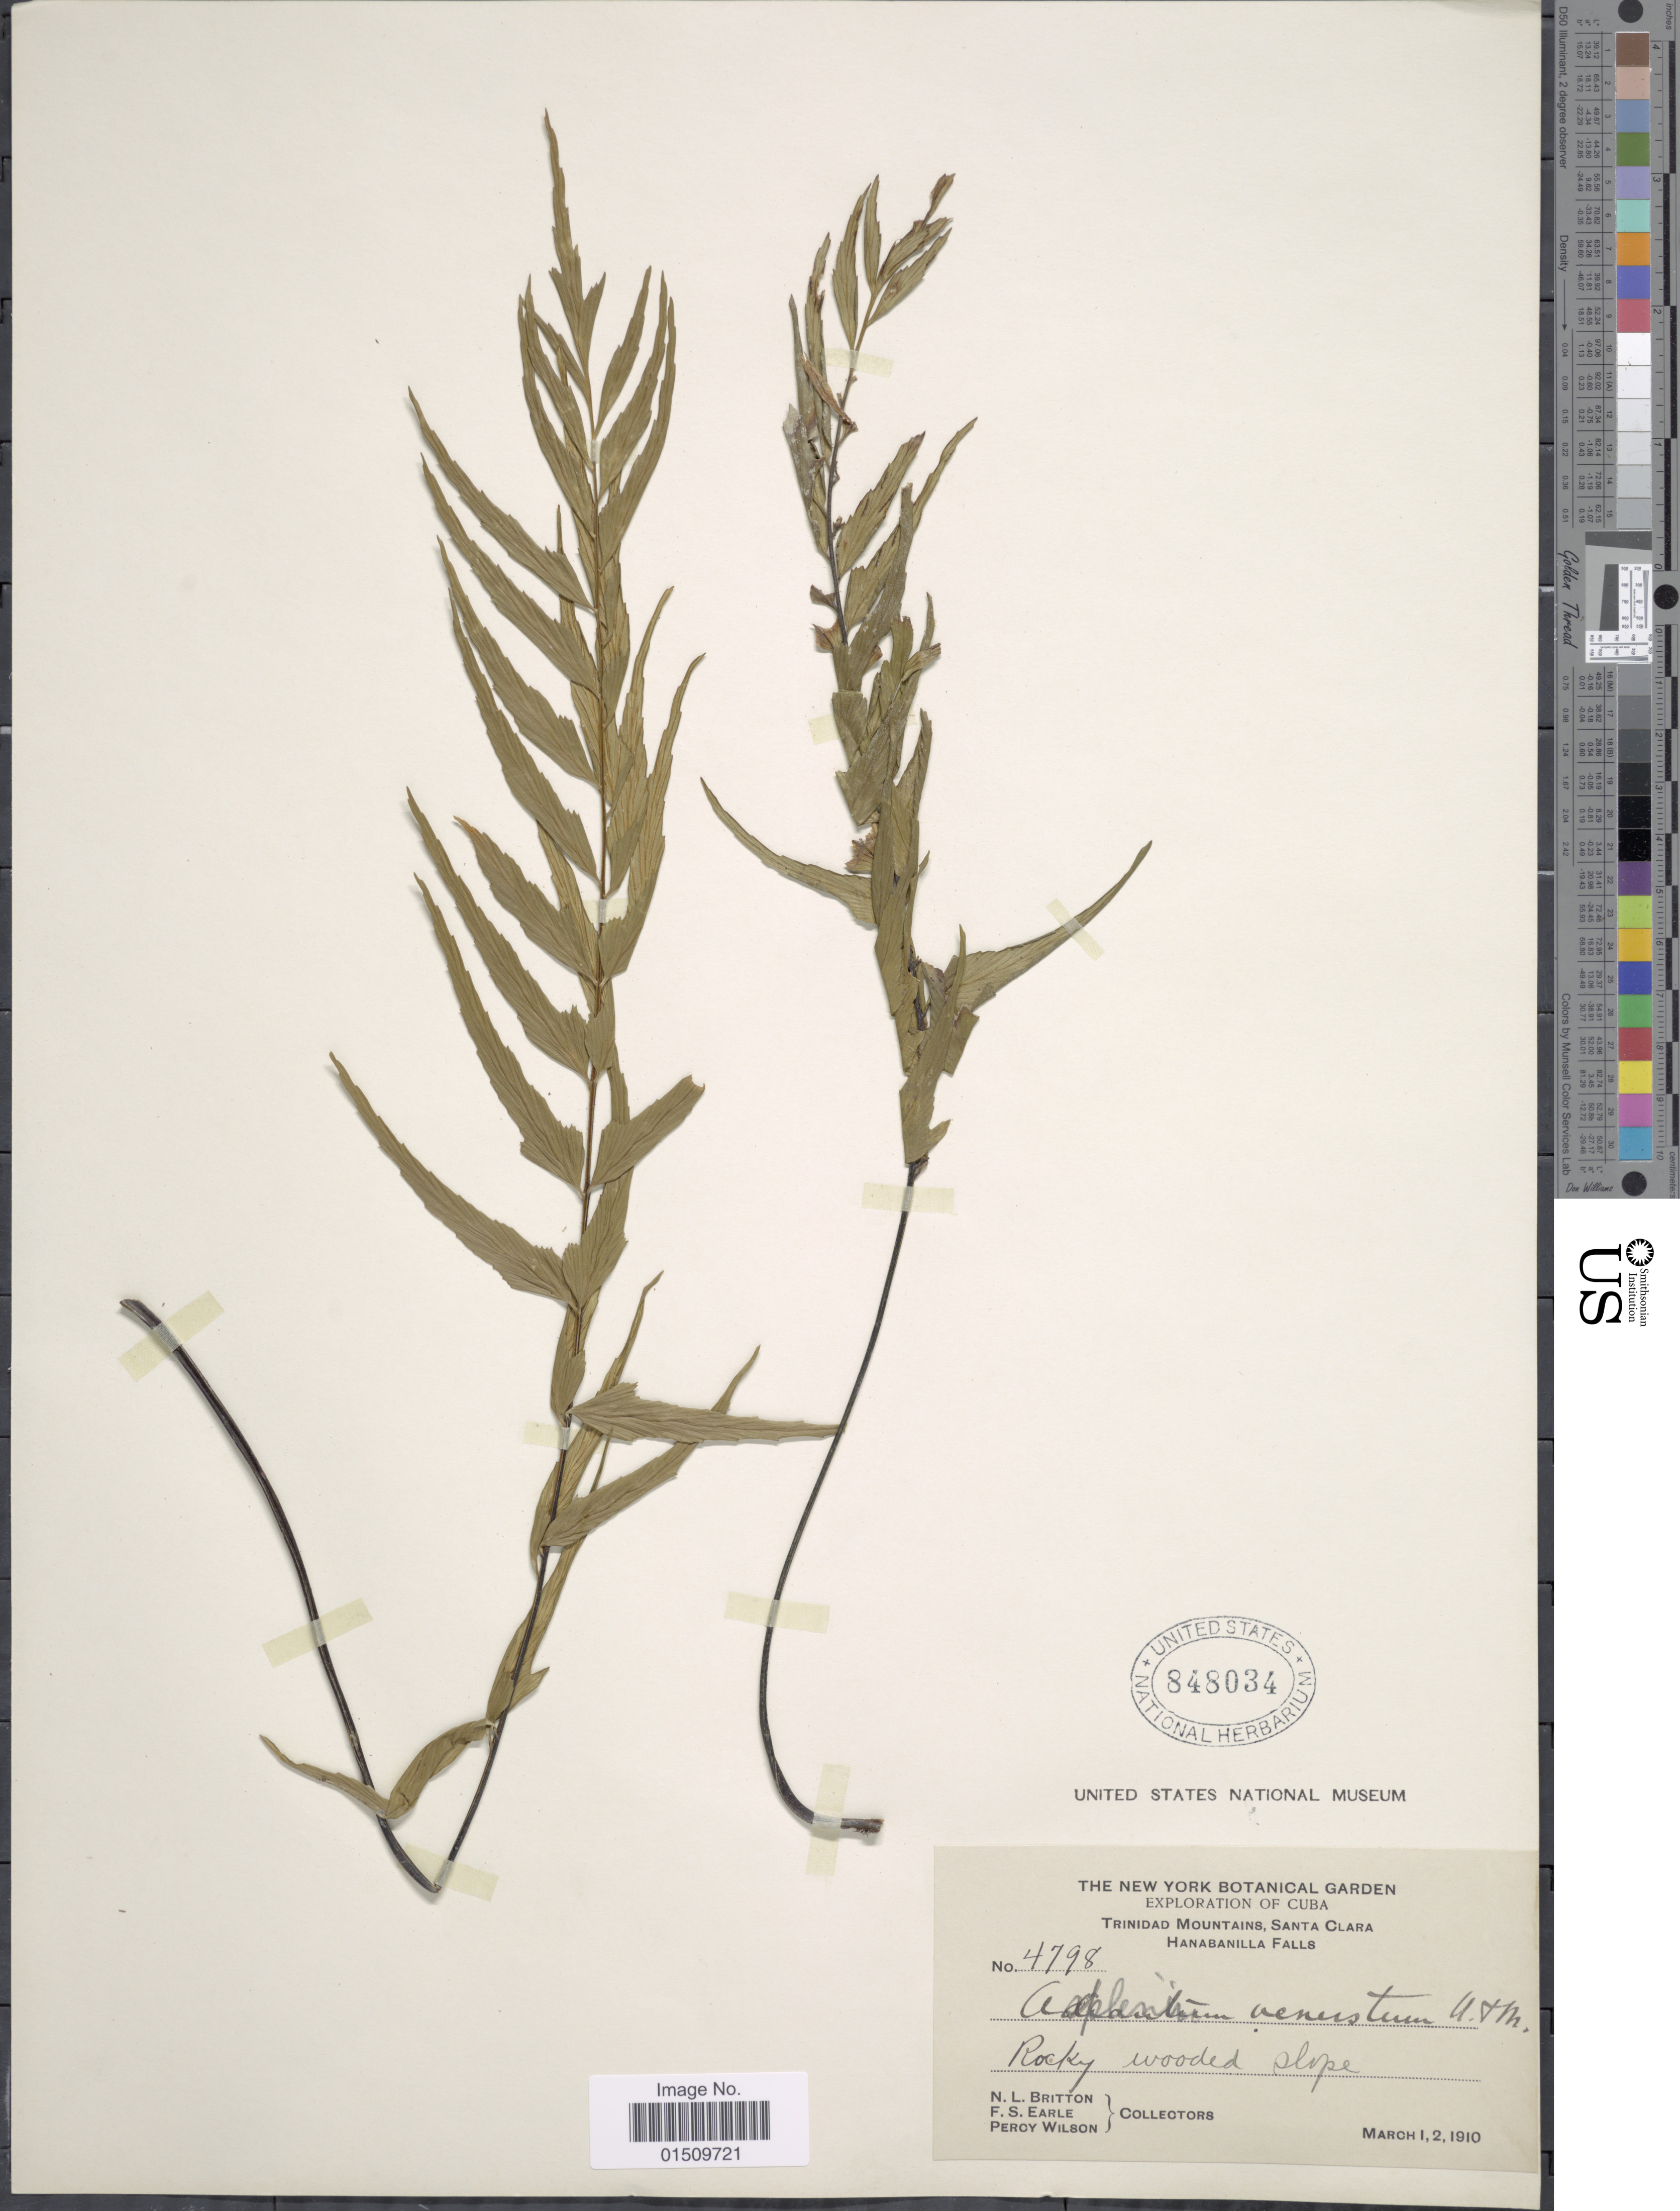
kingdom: Plantae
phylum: Tracheophyta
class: Polypodiopsida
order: Polypodiales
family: Aspleniaceae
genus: Asplenium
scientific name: Asplenium venustum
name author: Underw. & Maxon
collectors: N. Britton, F. S. Earle & P. Wilson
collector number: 4798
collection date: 1910-03-01/1910-03-02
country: Cuba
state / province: Las Villas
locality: Cuba, Trinidad Mountains, Santa Clara, Hanabanilla Falls.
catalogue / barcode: US 848034